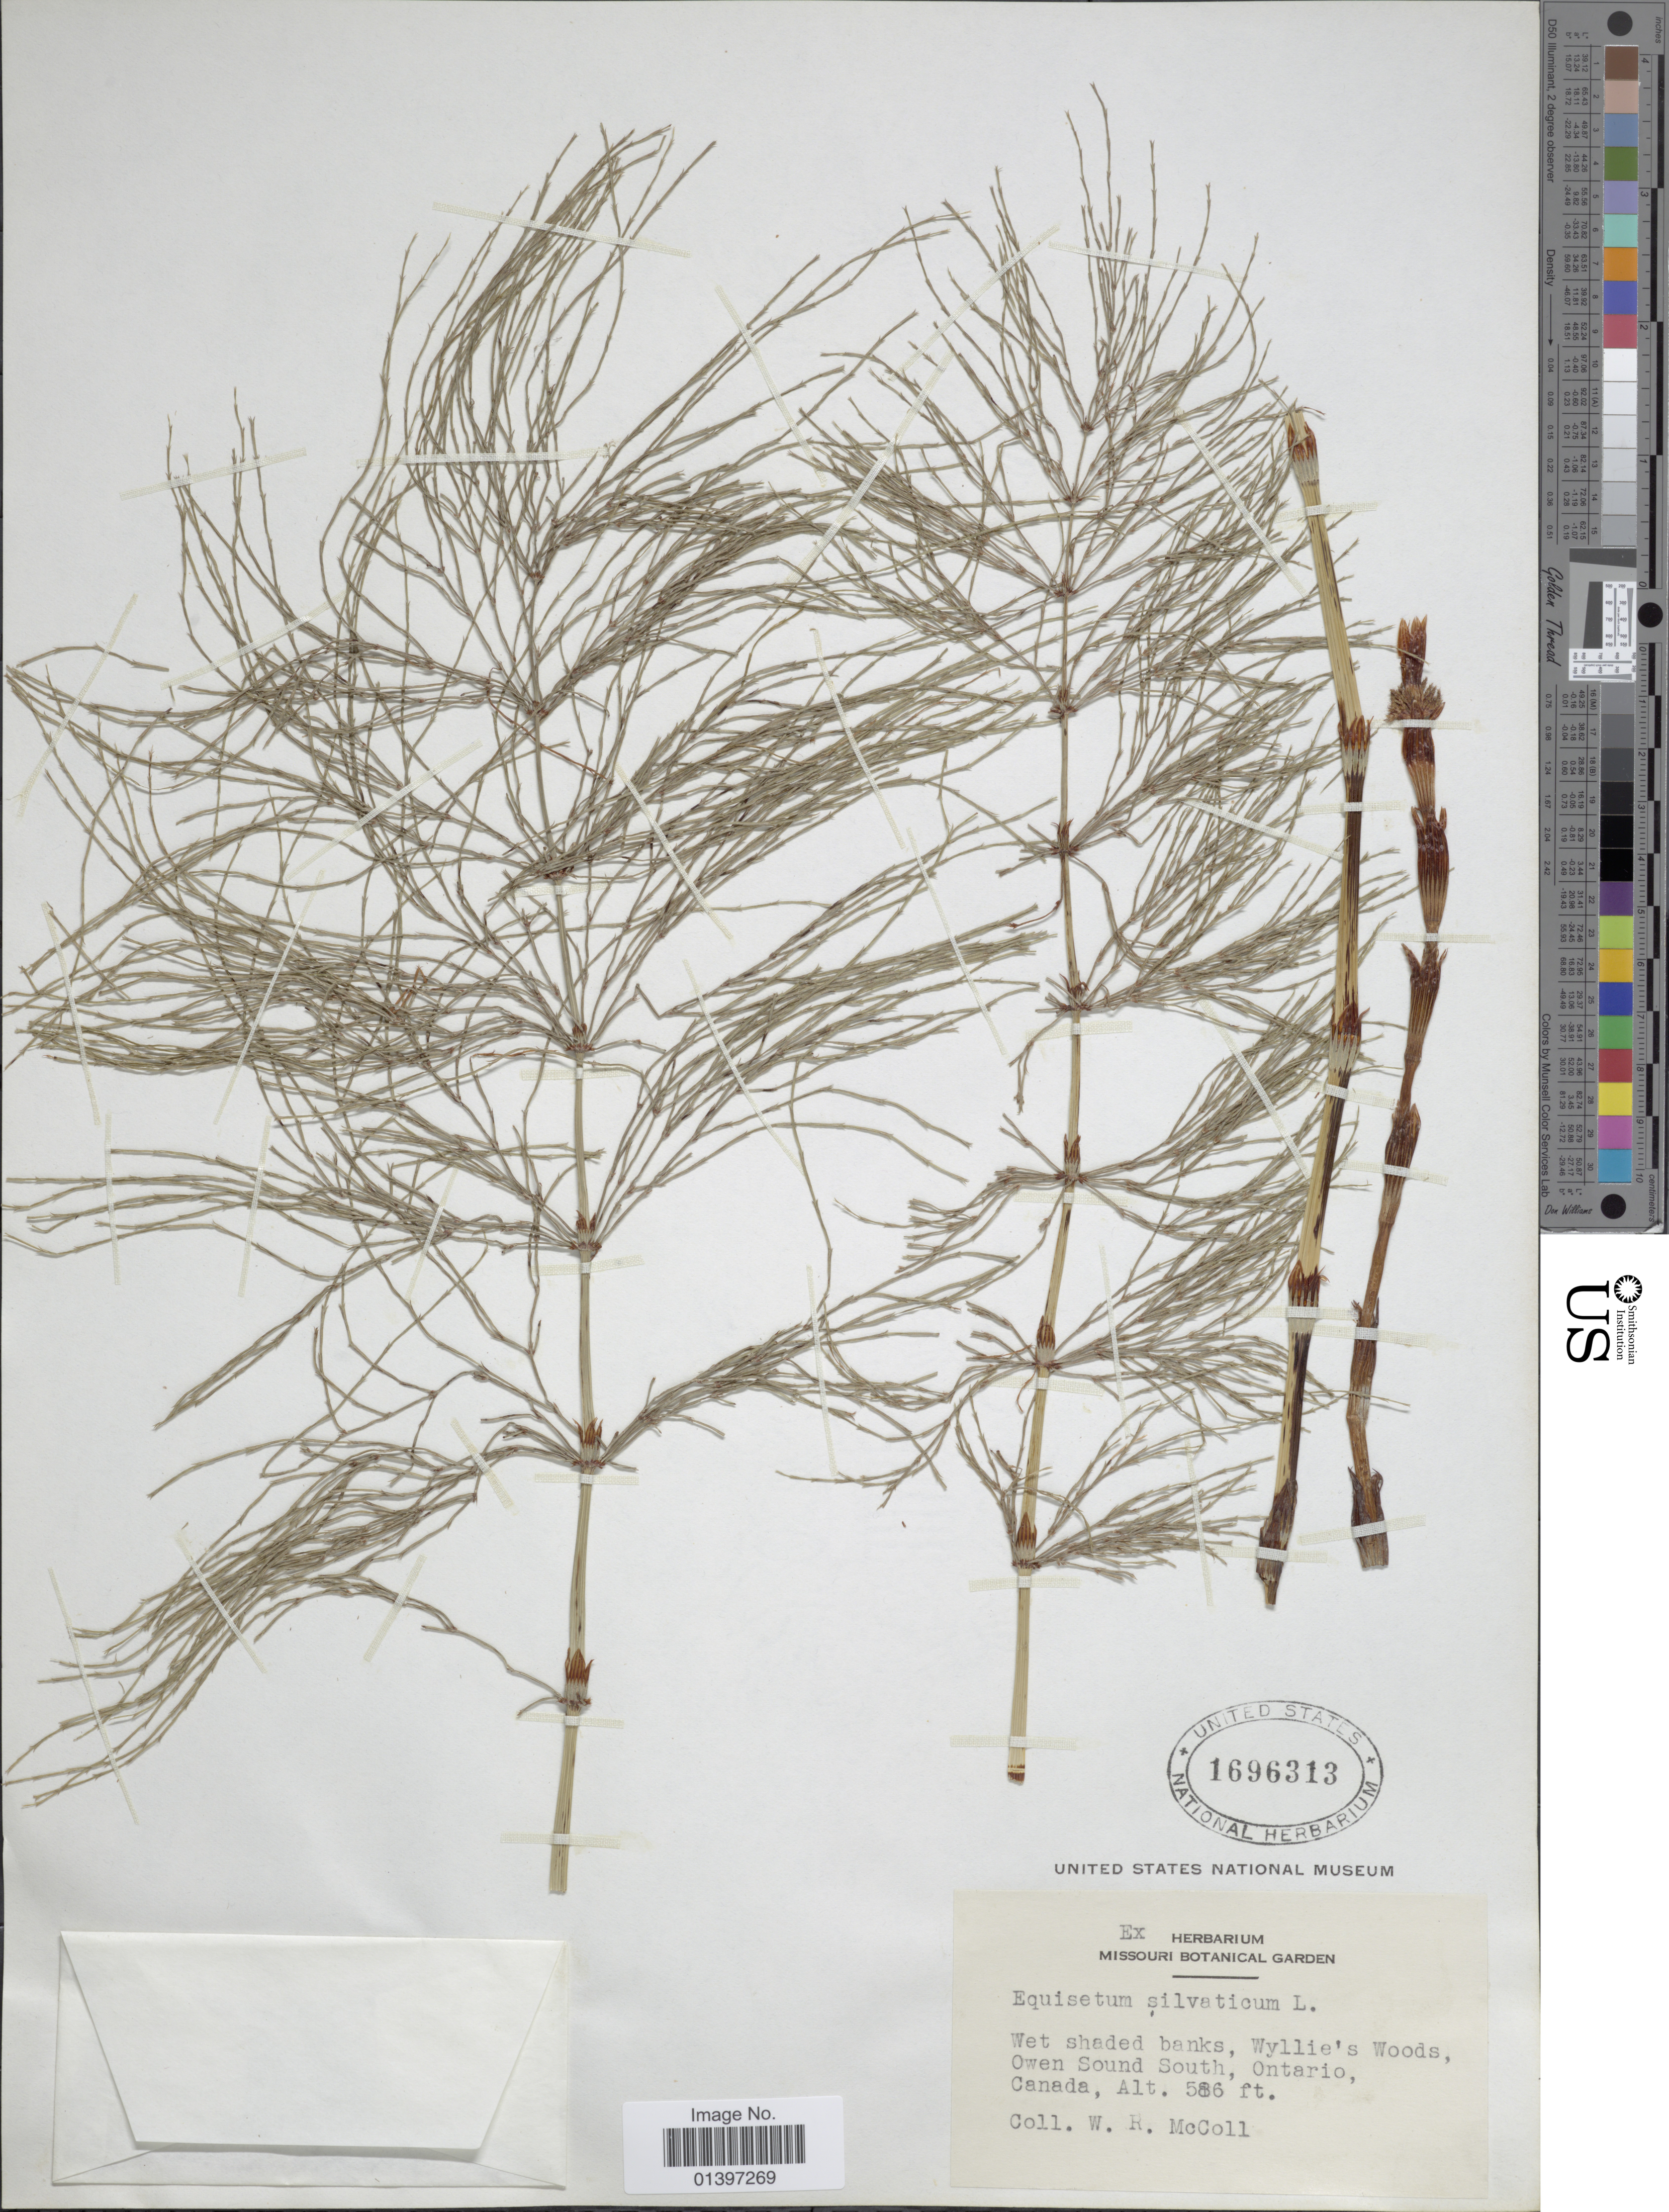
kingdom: Plantae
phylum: Tracheophyta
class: Polypodiopsida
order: Equisetales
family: Equisetaceae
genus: Equisetum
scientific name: Equisetum sylvaticum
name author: L.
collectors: W. McColl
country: Canada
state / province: Ontario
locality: Wet shaded banks, Wylie's Woods, Owen Sound South, Ontario, Canada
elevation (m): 179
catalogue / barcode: US 1696313